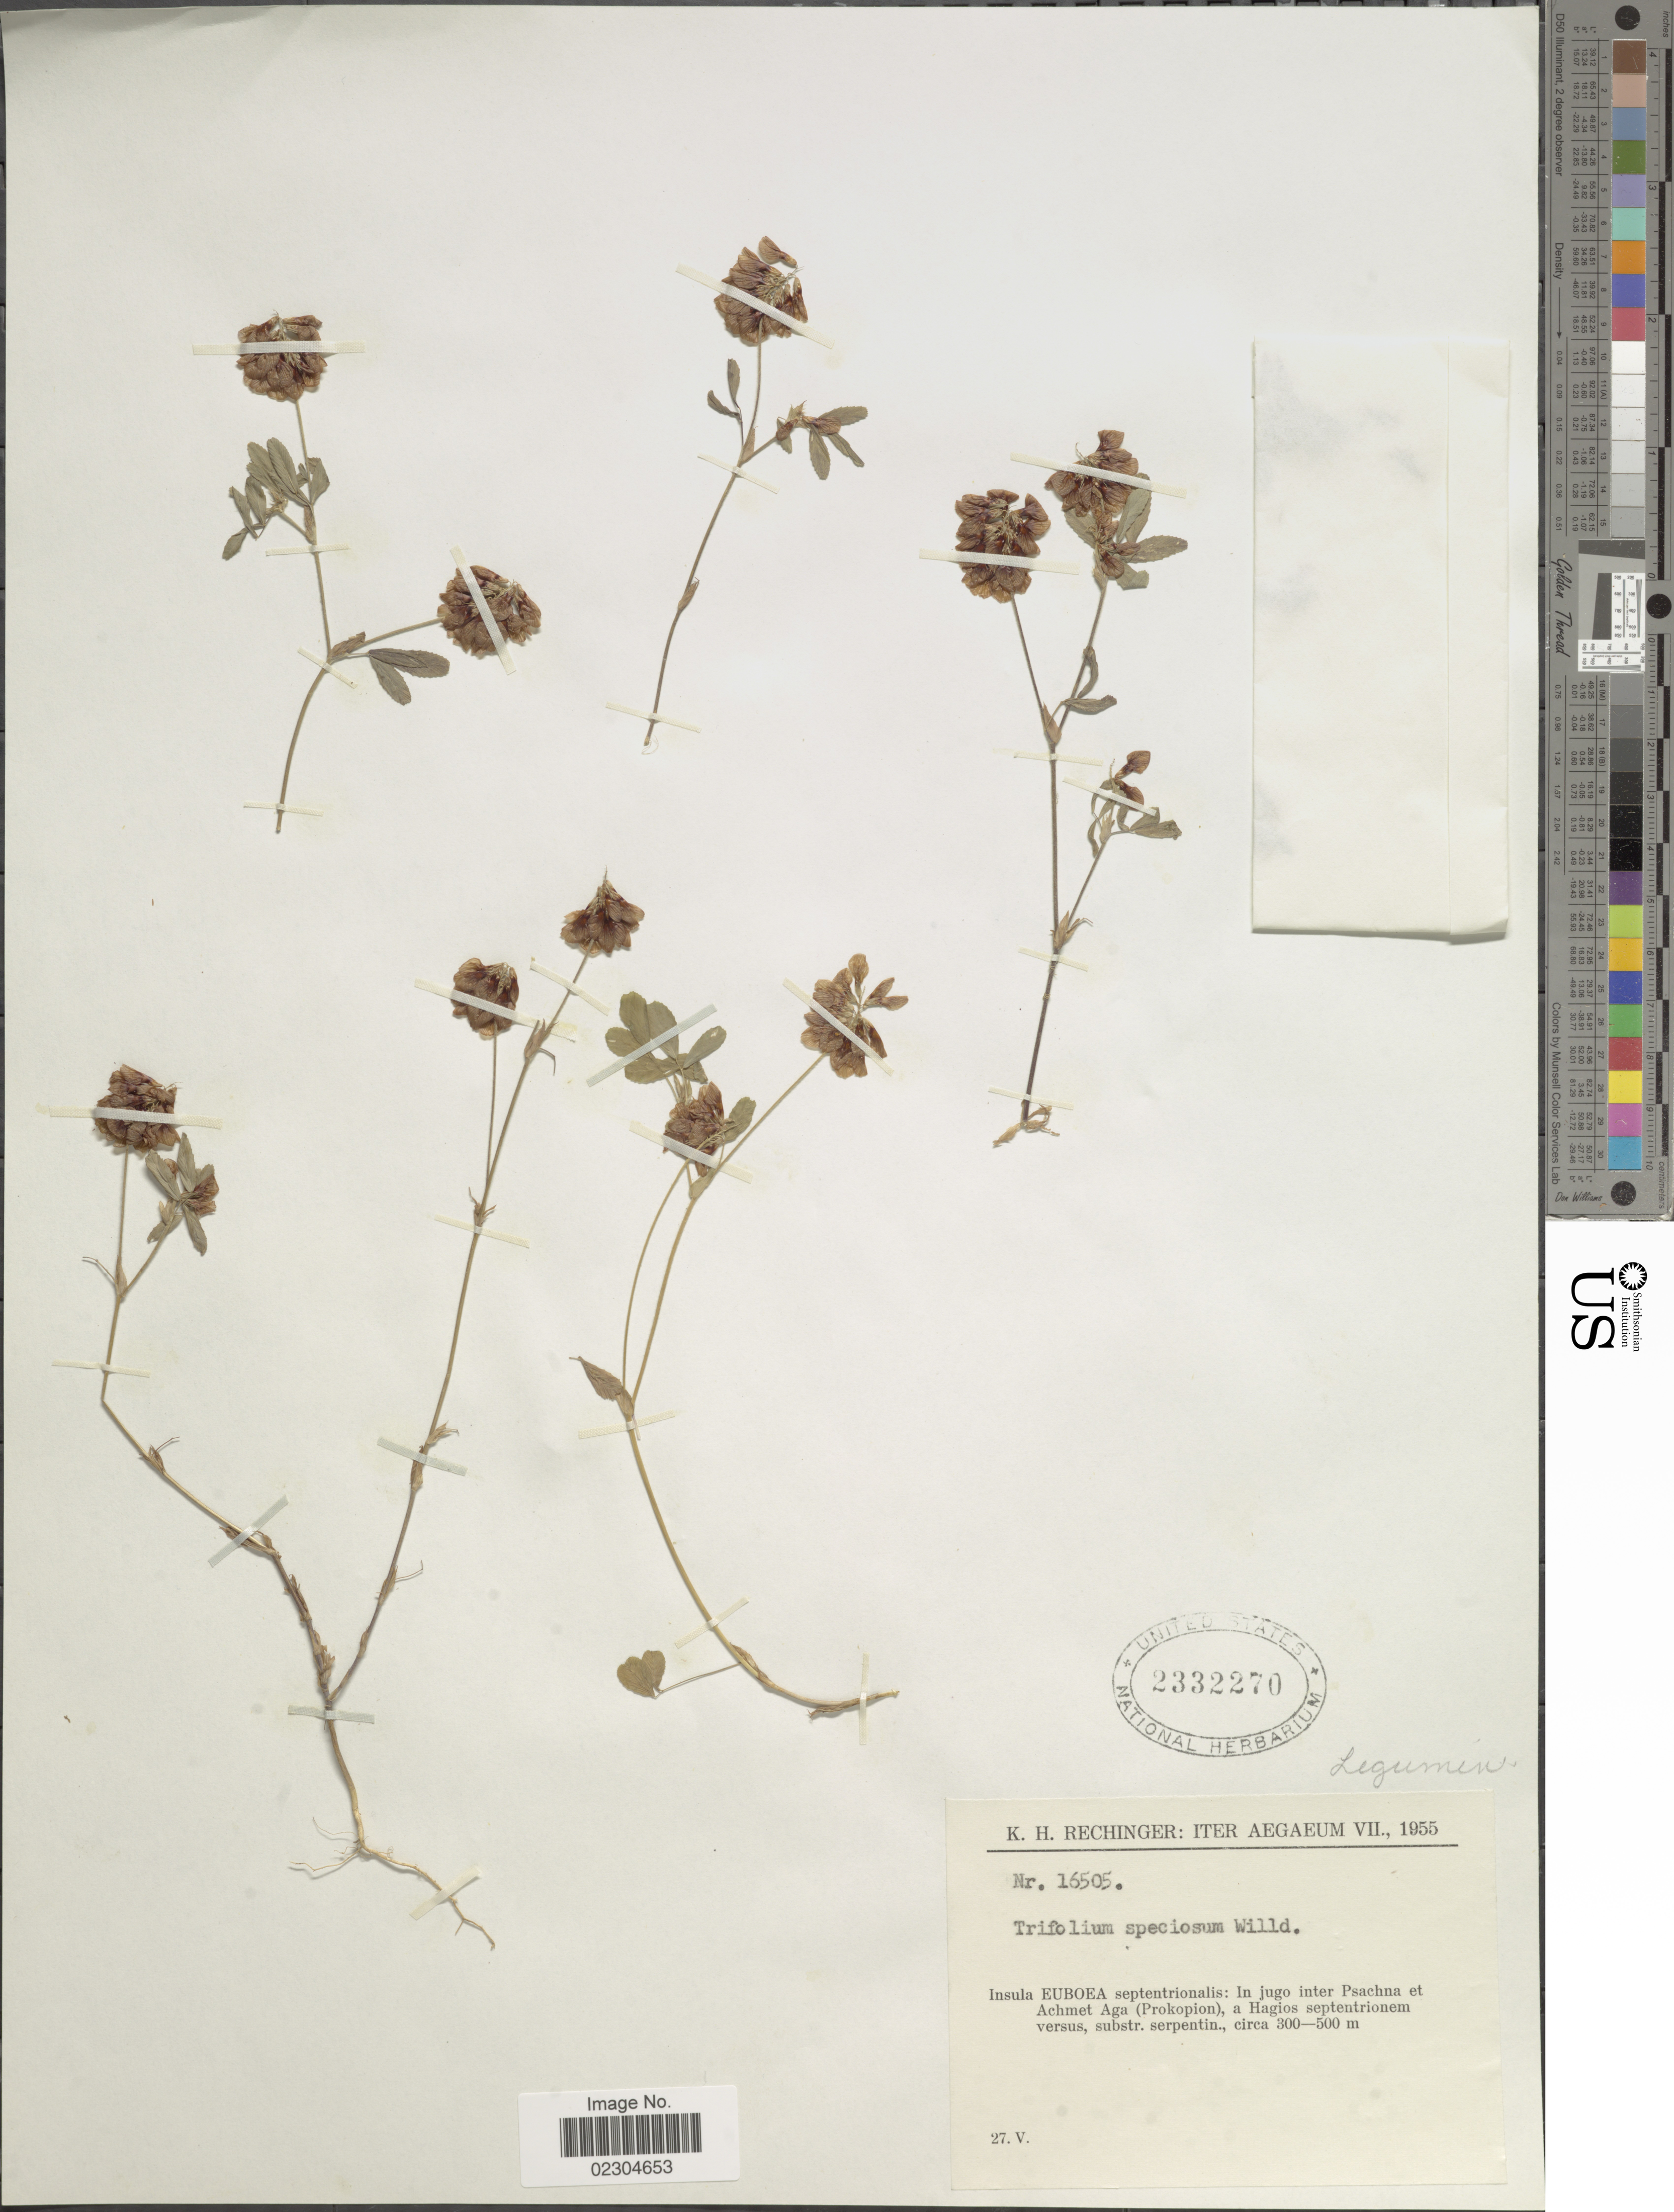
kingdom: Plantae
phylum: Tracheophyta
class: Magnoliopsida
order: Fabales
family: Fabaceae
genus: Trifolium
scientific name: Trifolium speciosum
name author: Willd.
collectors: K. H. Rechinger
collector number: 16505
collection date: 1955-05-27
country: Greece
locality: Iter Aegaeum, Insula Euboea septentrionalis: In jugo inter Psachna et Achmet Aga (Prokopion) a Hagios septentrionem versus, subdistr. serpentin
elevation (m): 300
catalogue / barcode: US 2332270